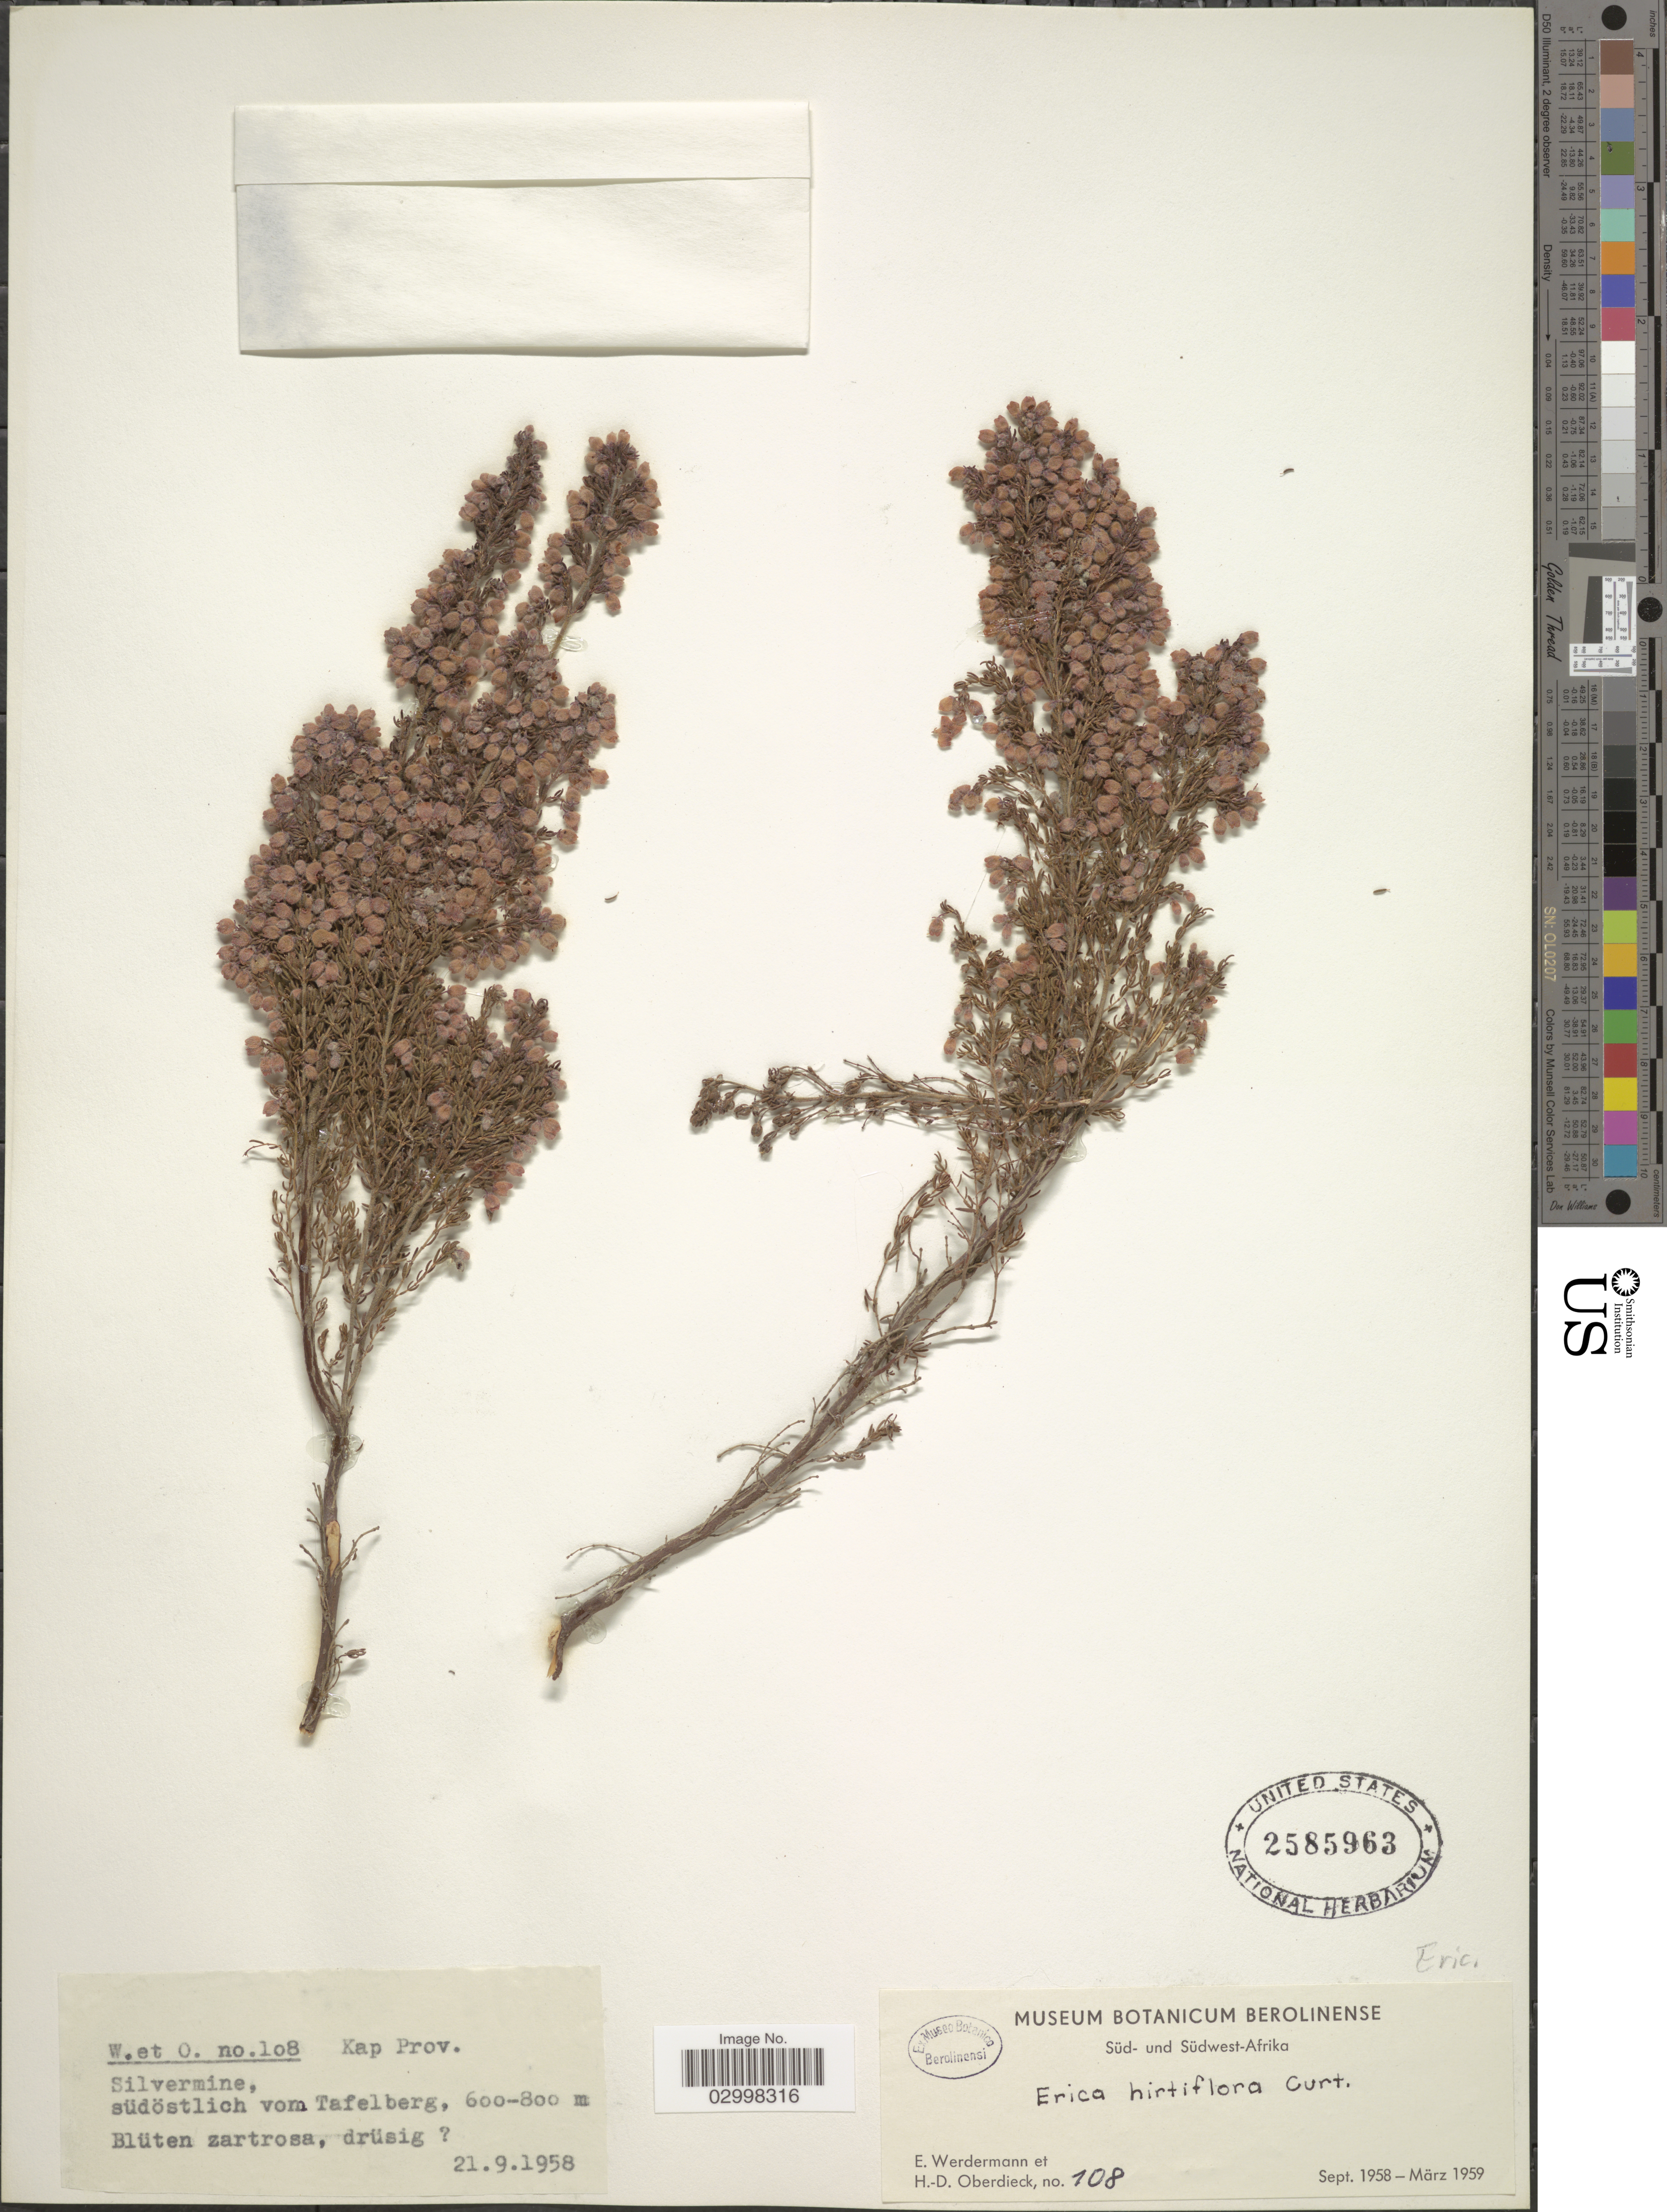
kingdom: Plantae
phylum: Tracheophyta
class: Magnoliopsida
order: Ericales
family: Ericaceae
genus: Erica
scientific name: Erica hirtiflora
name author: Curtis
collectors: E. Werdermann & H. Oberdieck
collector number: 108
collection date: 1958-09-21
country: South Africa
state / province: Western Cape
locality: Kap Prov. Silvermine, südöstlich vom Tafelberg.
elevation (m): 600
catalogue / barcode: US 2585963